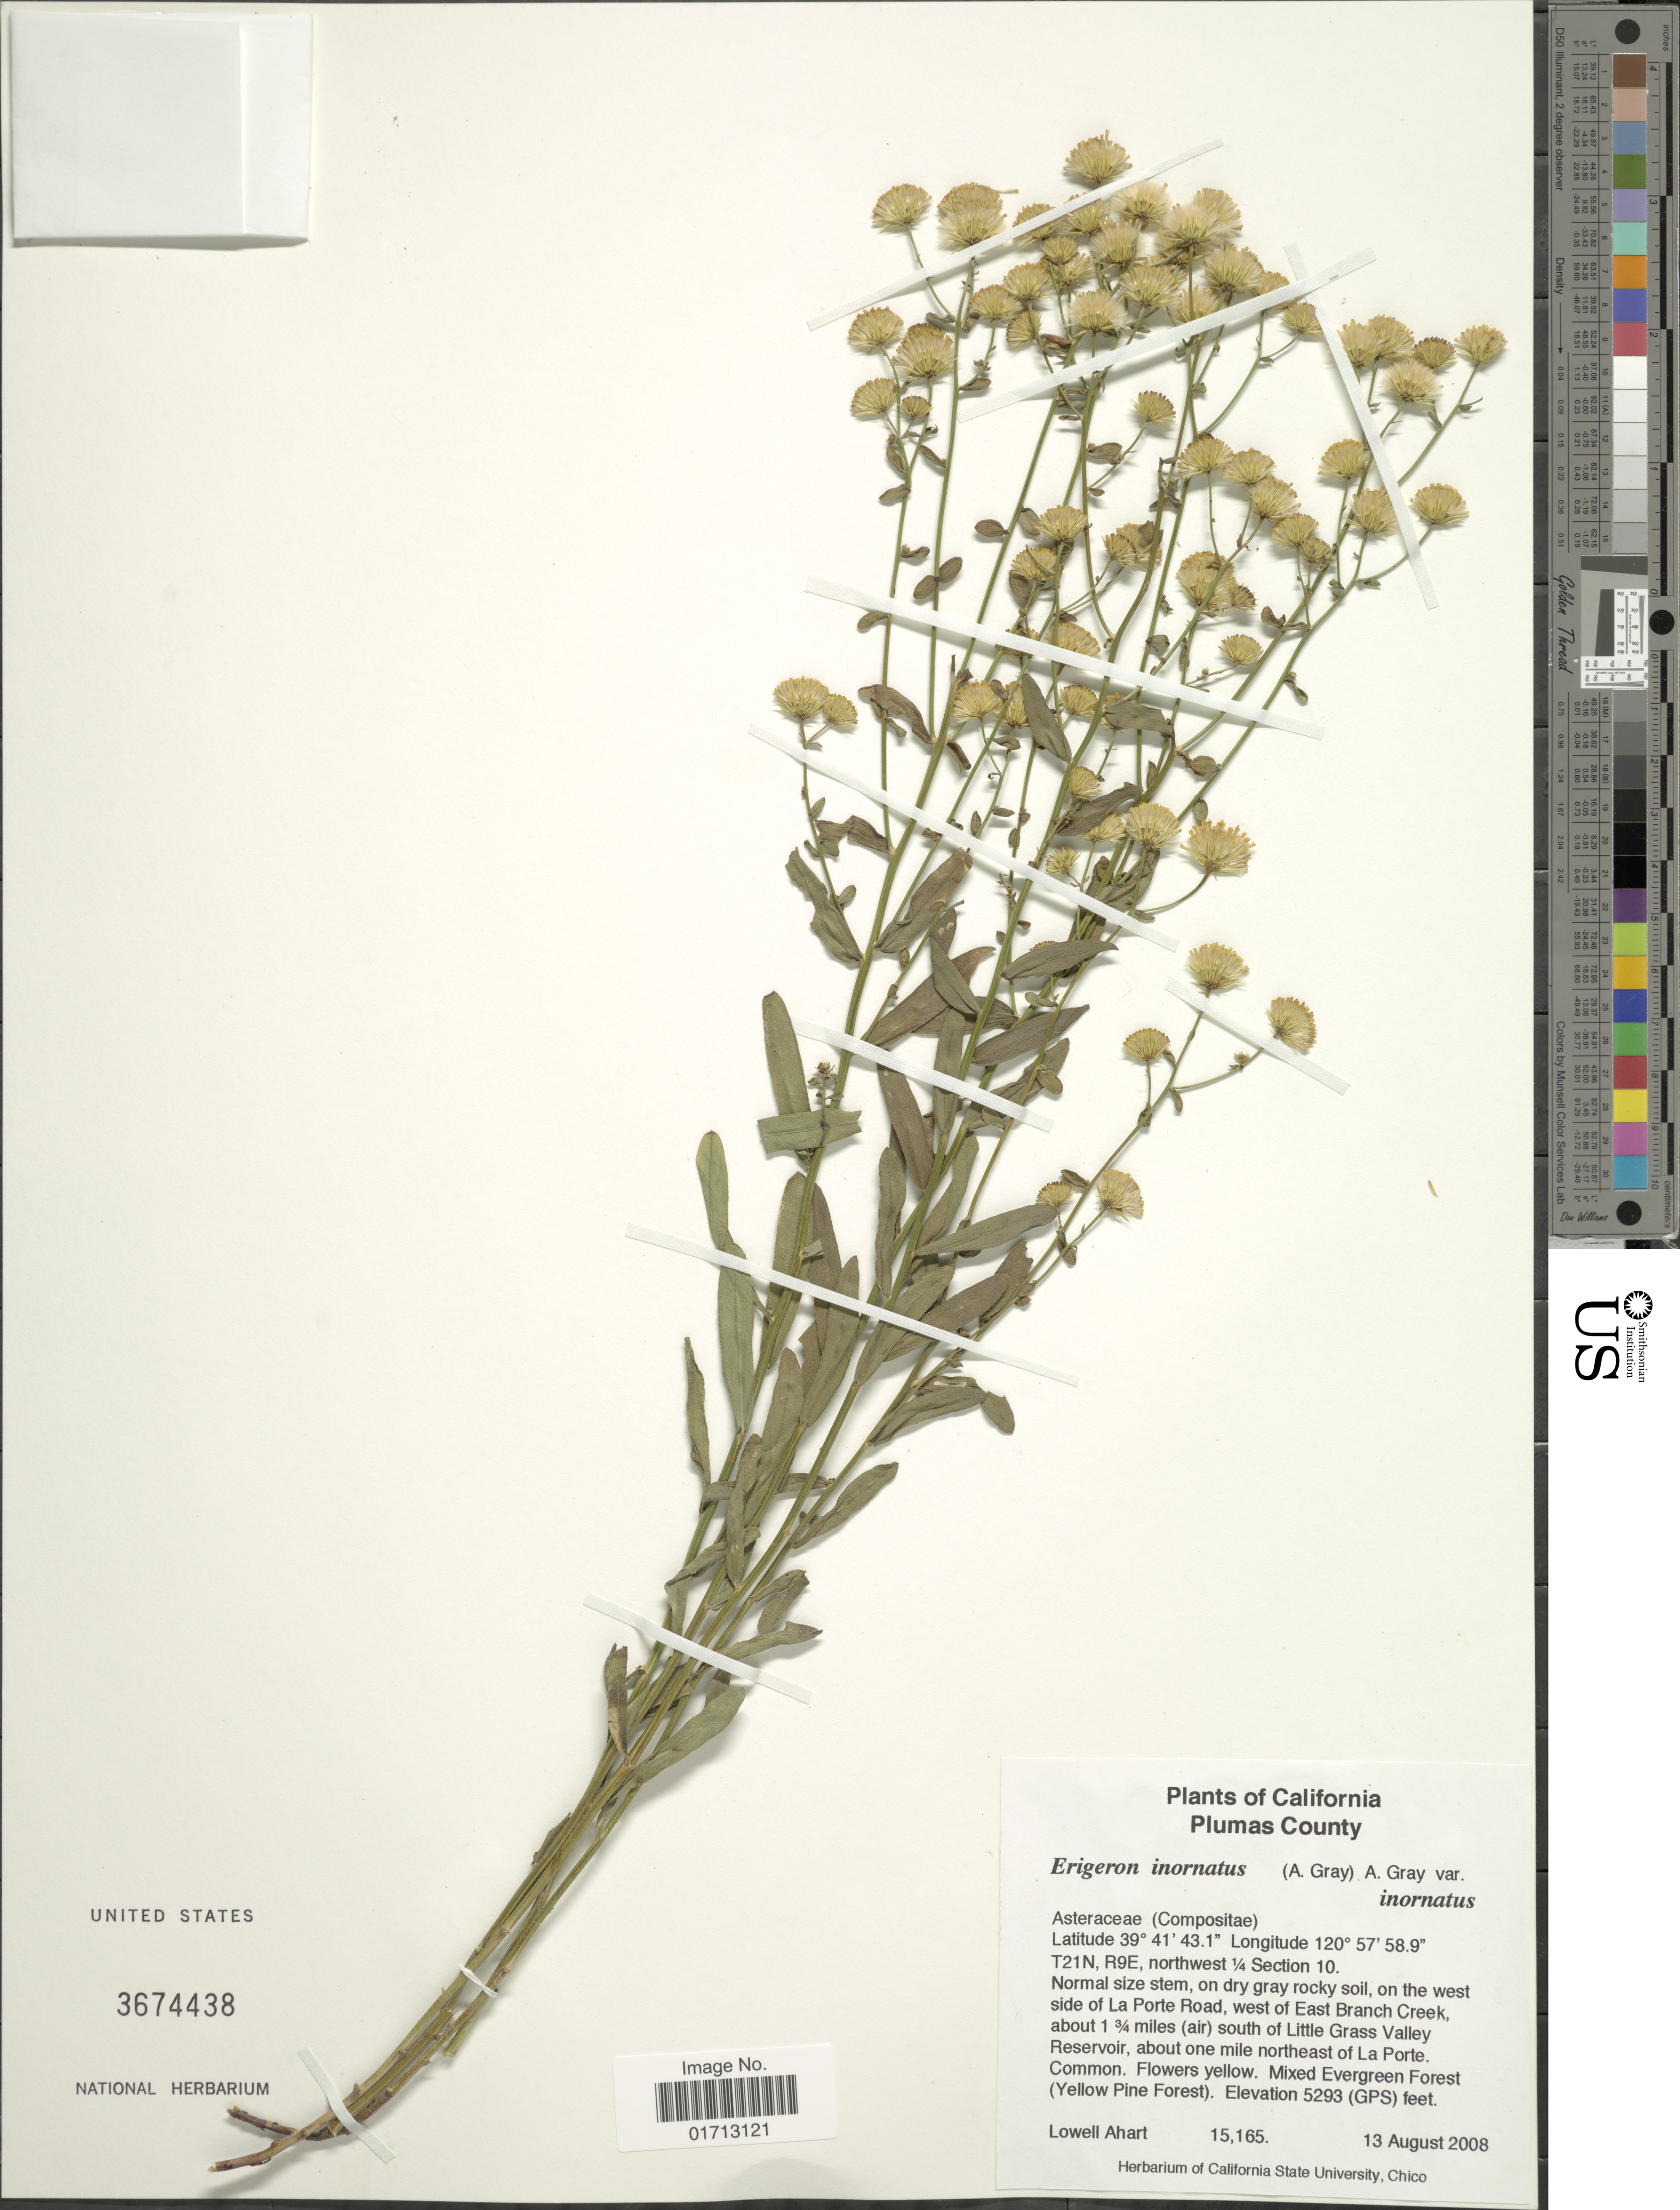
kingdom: Plantae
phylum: Tracheophyta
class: Magnoliopsida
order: Asterales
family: Asteraceae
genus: Erigeron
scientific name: Erigeron inornatus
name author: (A. Gray) A. Gray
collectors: L. Ahart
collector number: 15165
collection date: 2008-08-13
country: United States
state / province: California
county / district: Plumas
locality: Plumas Counmty, T21N, R9E, northeast 1/4 Section 10, on he west side of La Porte Road, west of east Brancg Creek, about 1 3/4 miles (air) south of Little Grass Valley Reservoir, about one mile northeast of La Porte.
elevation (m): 1613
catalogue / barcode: US 3674438